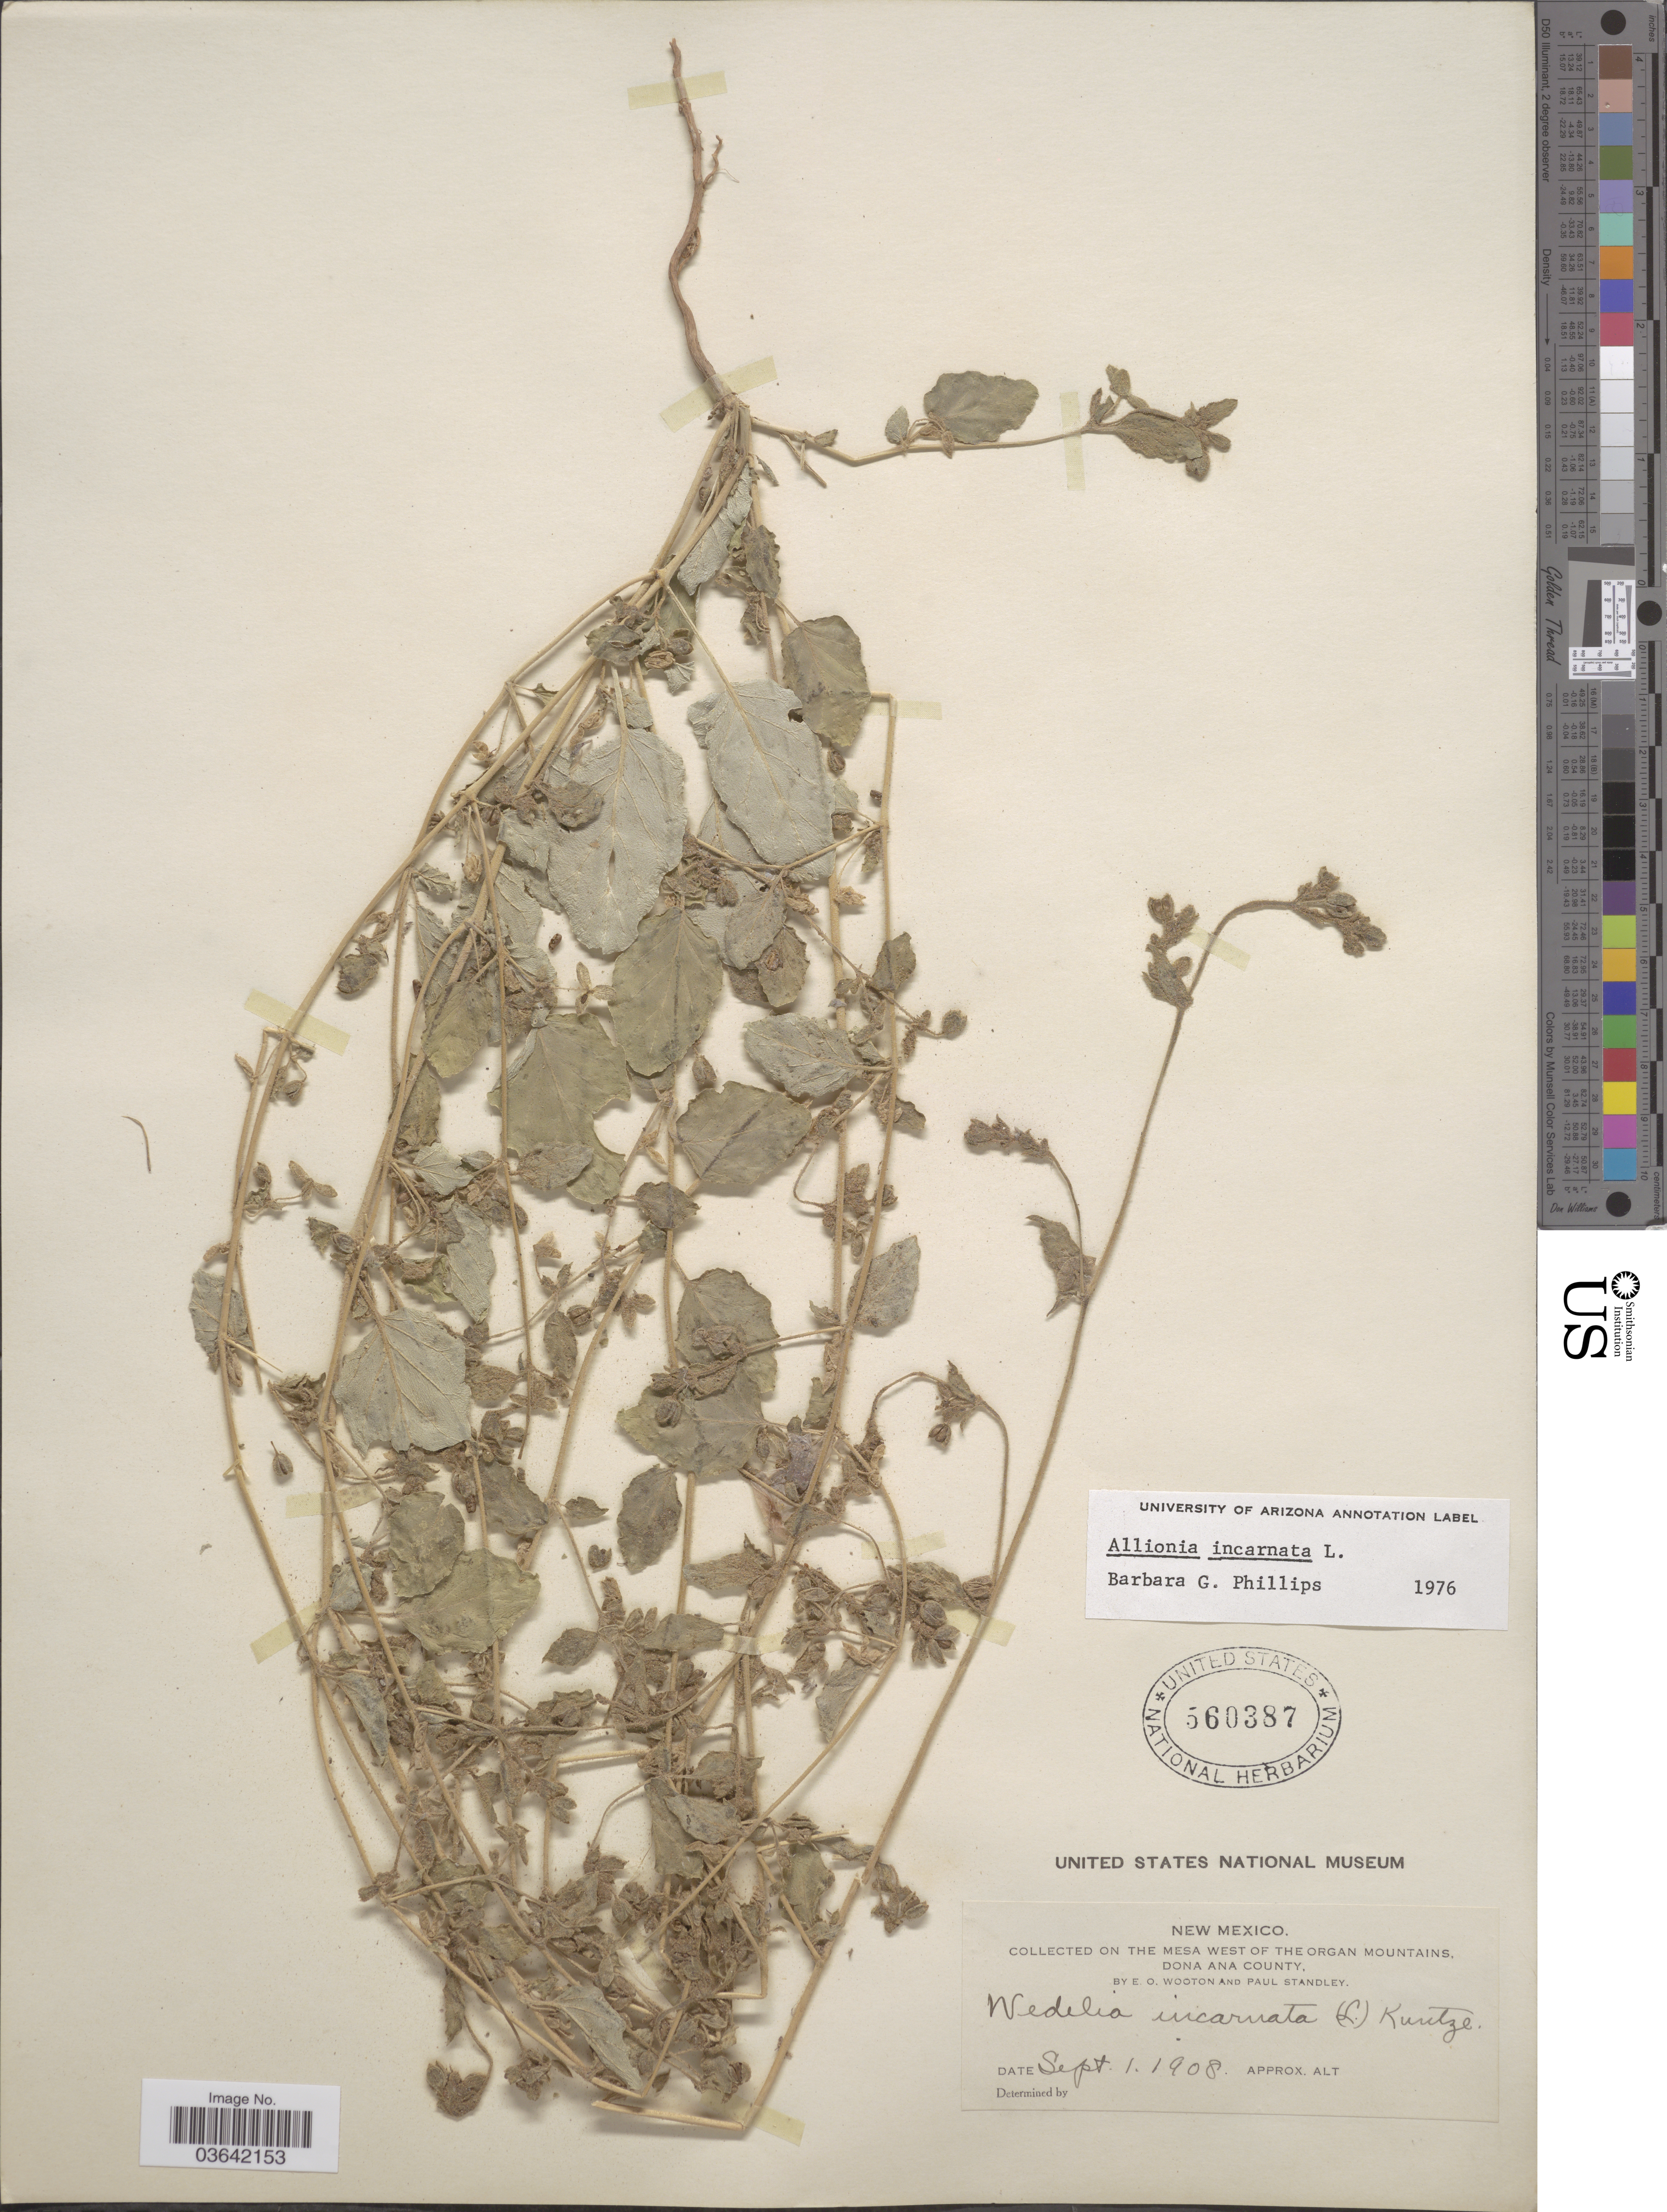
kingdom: Plantae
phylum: Tracheophyta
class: Magnoliopsida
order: Caryophyllales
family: Nyctaginaceae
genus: Allionia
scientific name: Allionia incarnata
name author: L.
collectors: E. O. Wooton & P. C. Standley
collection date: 1908-09-01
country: United States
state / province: New Mexico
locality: On the mesa west of the Organ Mountains, Dona Ana County.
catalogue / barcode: US 560387